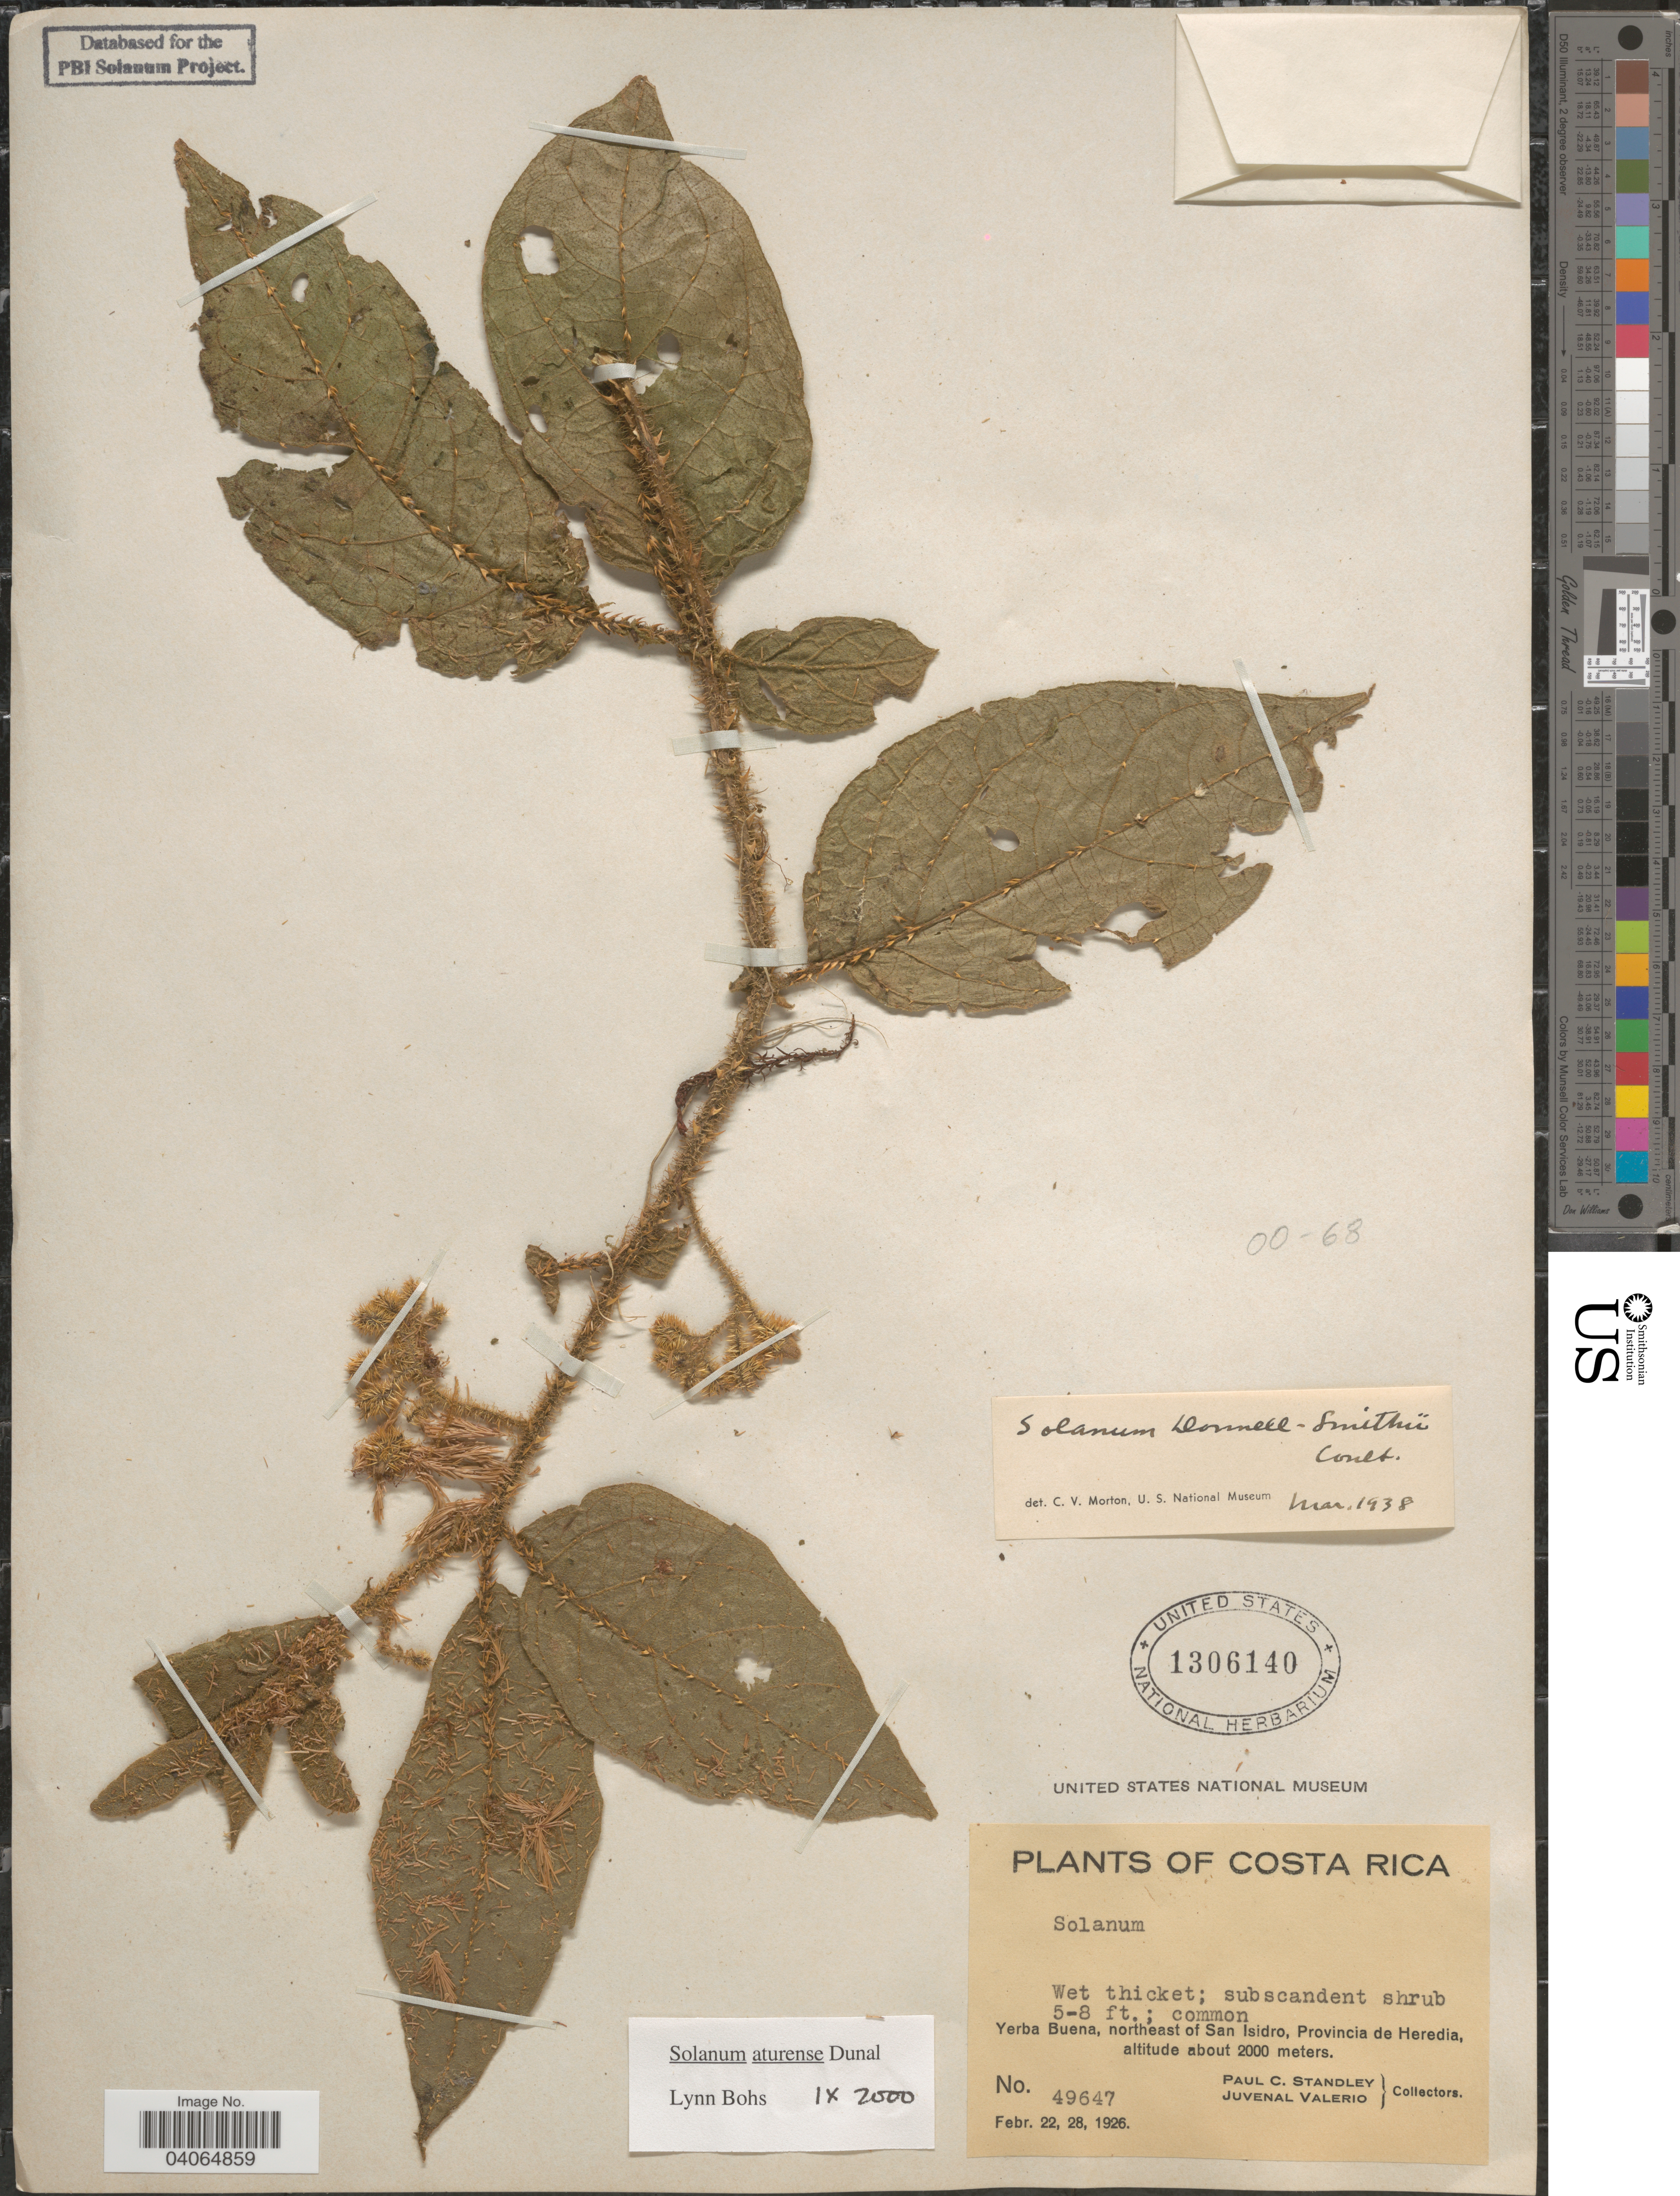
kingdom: Plantae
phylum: Tracheophyta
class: Magnoliopsida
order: Solanales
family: Solanaceae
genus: Solanum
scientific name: Solanum aturense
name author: Humb. & Bonpl. ex Dunal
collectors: P. C. Standley & J. Valerio R.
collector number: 49647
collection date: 1926-02-22/1926-02-28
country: Costa Rica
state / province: Heredia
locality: Yerba Buena, northeast of San Isidro.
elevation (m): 2000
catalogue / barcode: US 1306140